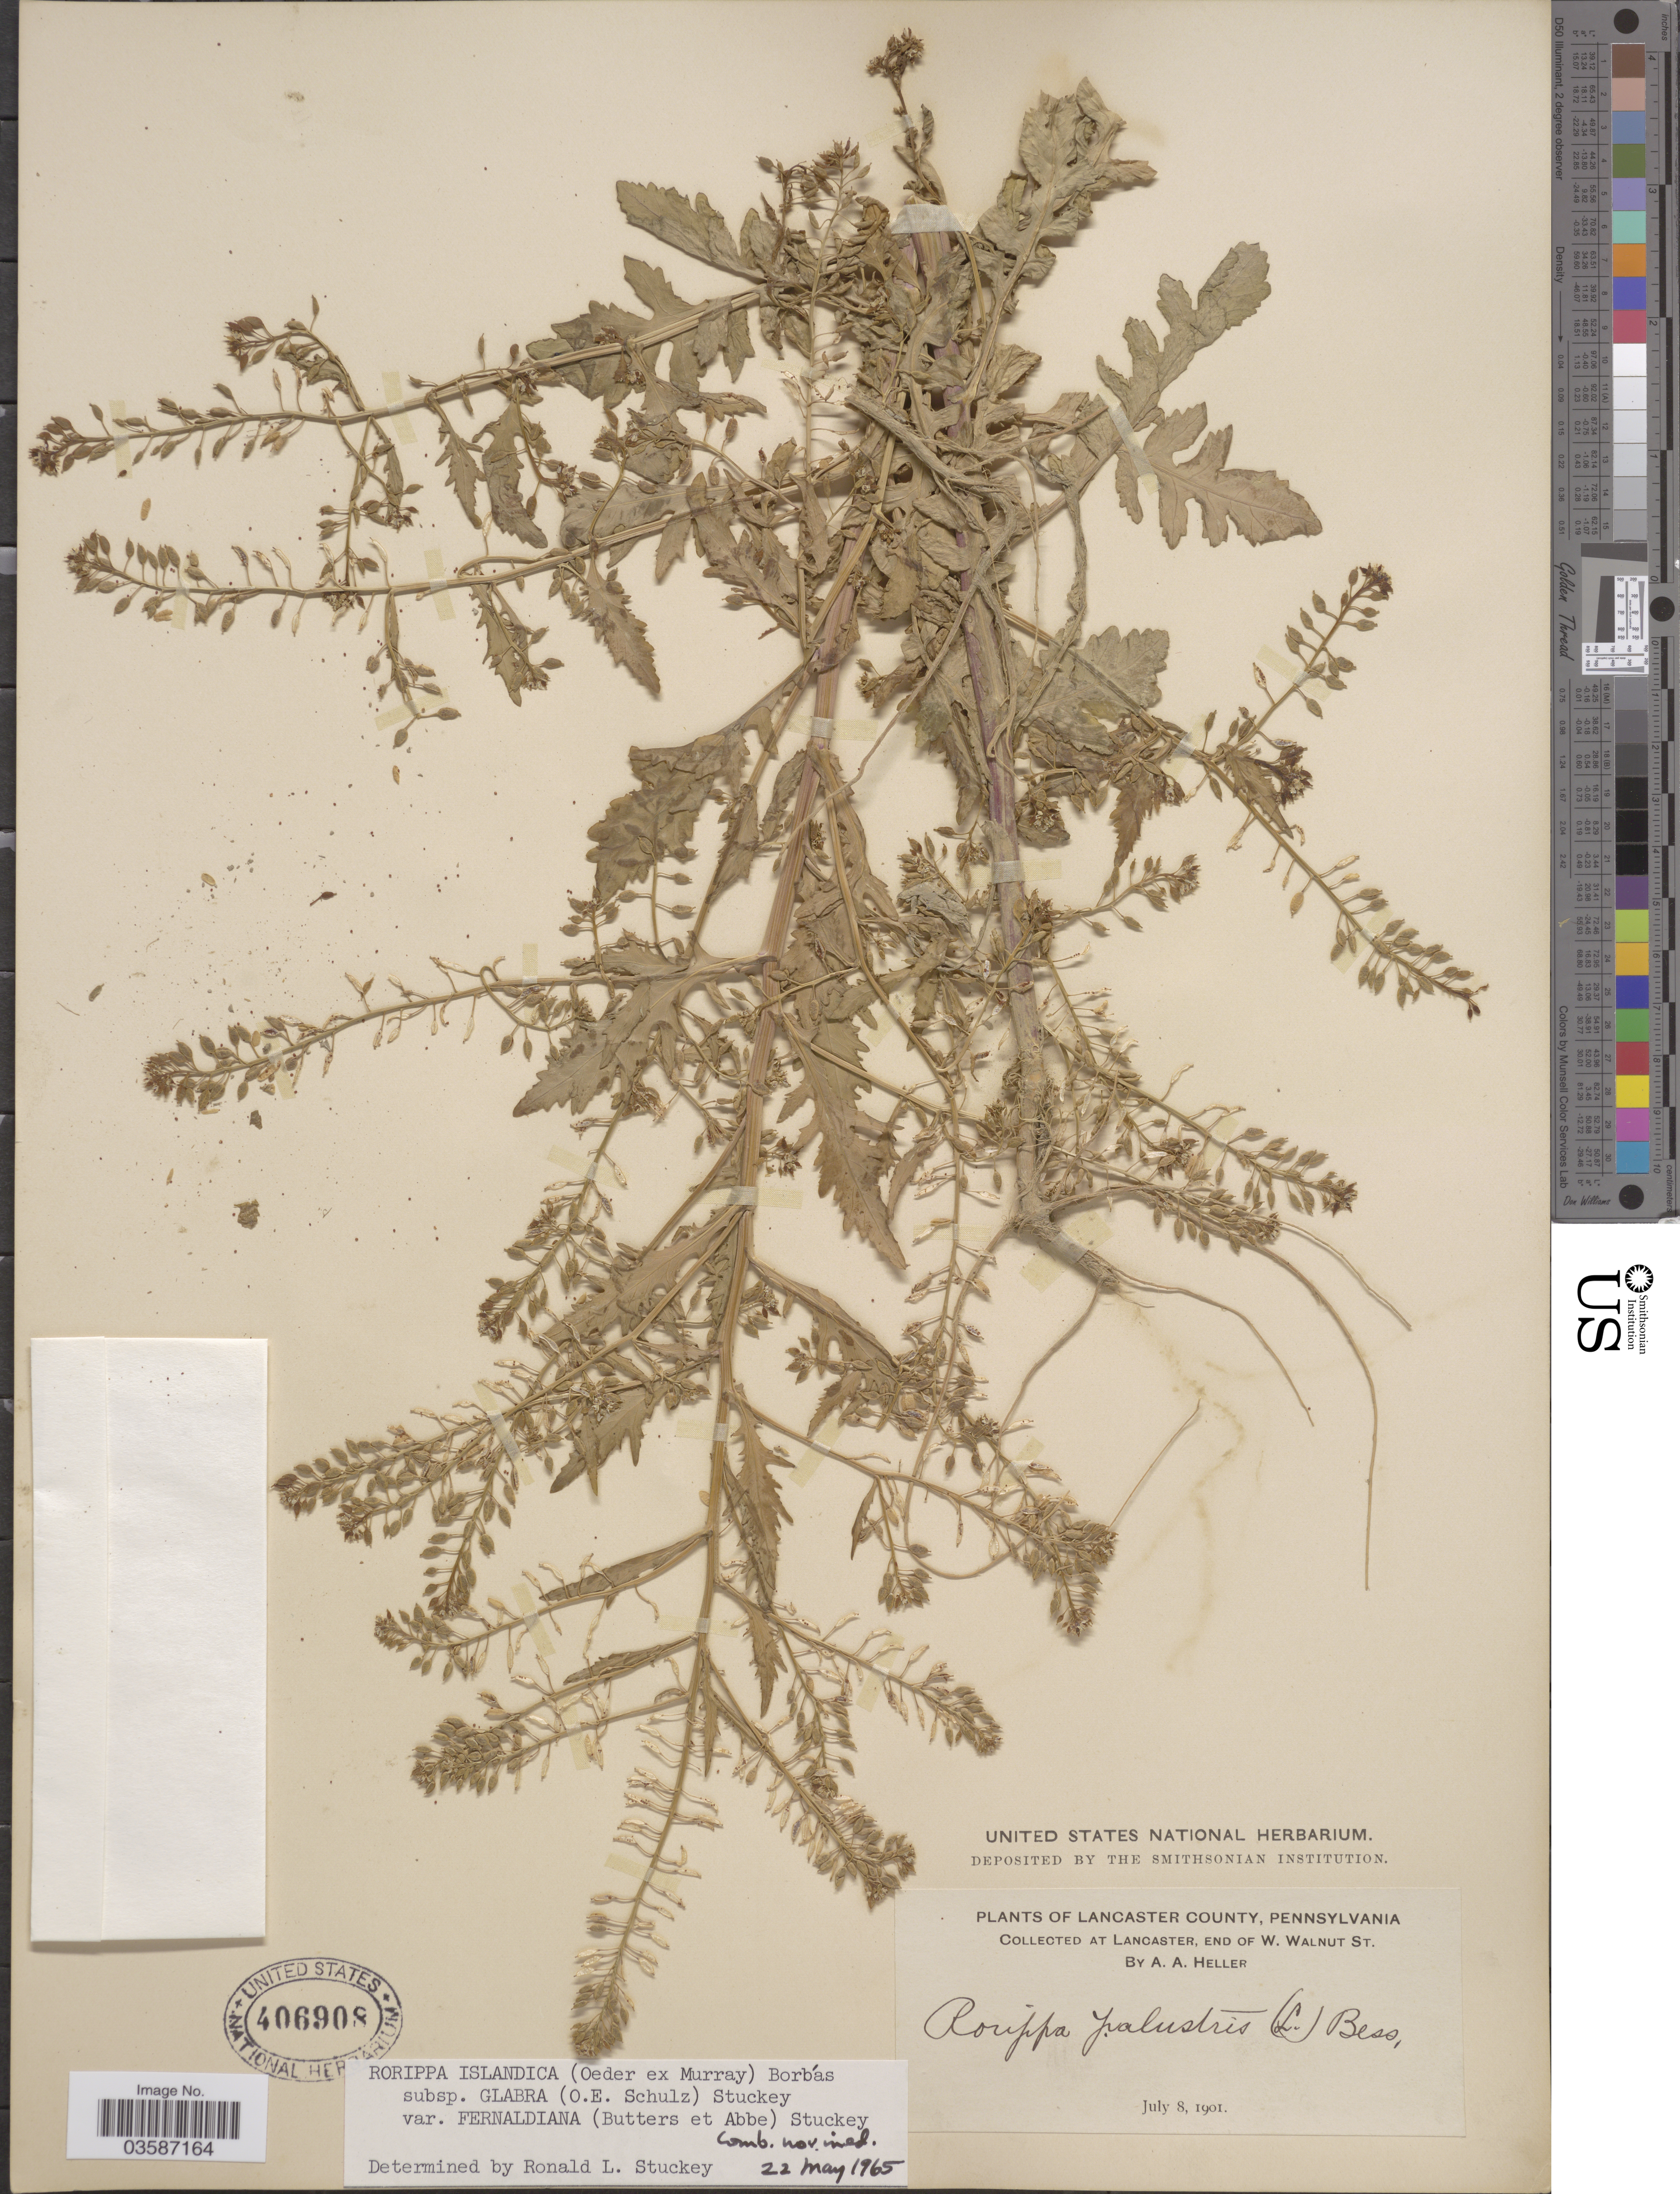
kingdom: Plantae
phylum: Tracheophyta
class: Magnoliopsida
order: Brassicales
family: Brassicaceae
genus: Rorippa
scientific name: Rorippa islandica var. fernaldiana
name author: Butters & Abbe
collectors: A. A. Heller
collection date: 1901-07-08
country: United States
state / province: Pennsylvania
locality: Lancaster County. Lancaster, End of W. Walnut St.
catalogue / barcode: US 406908